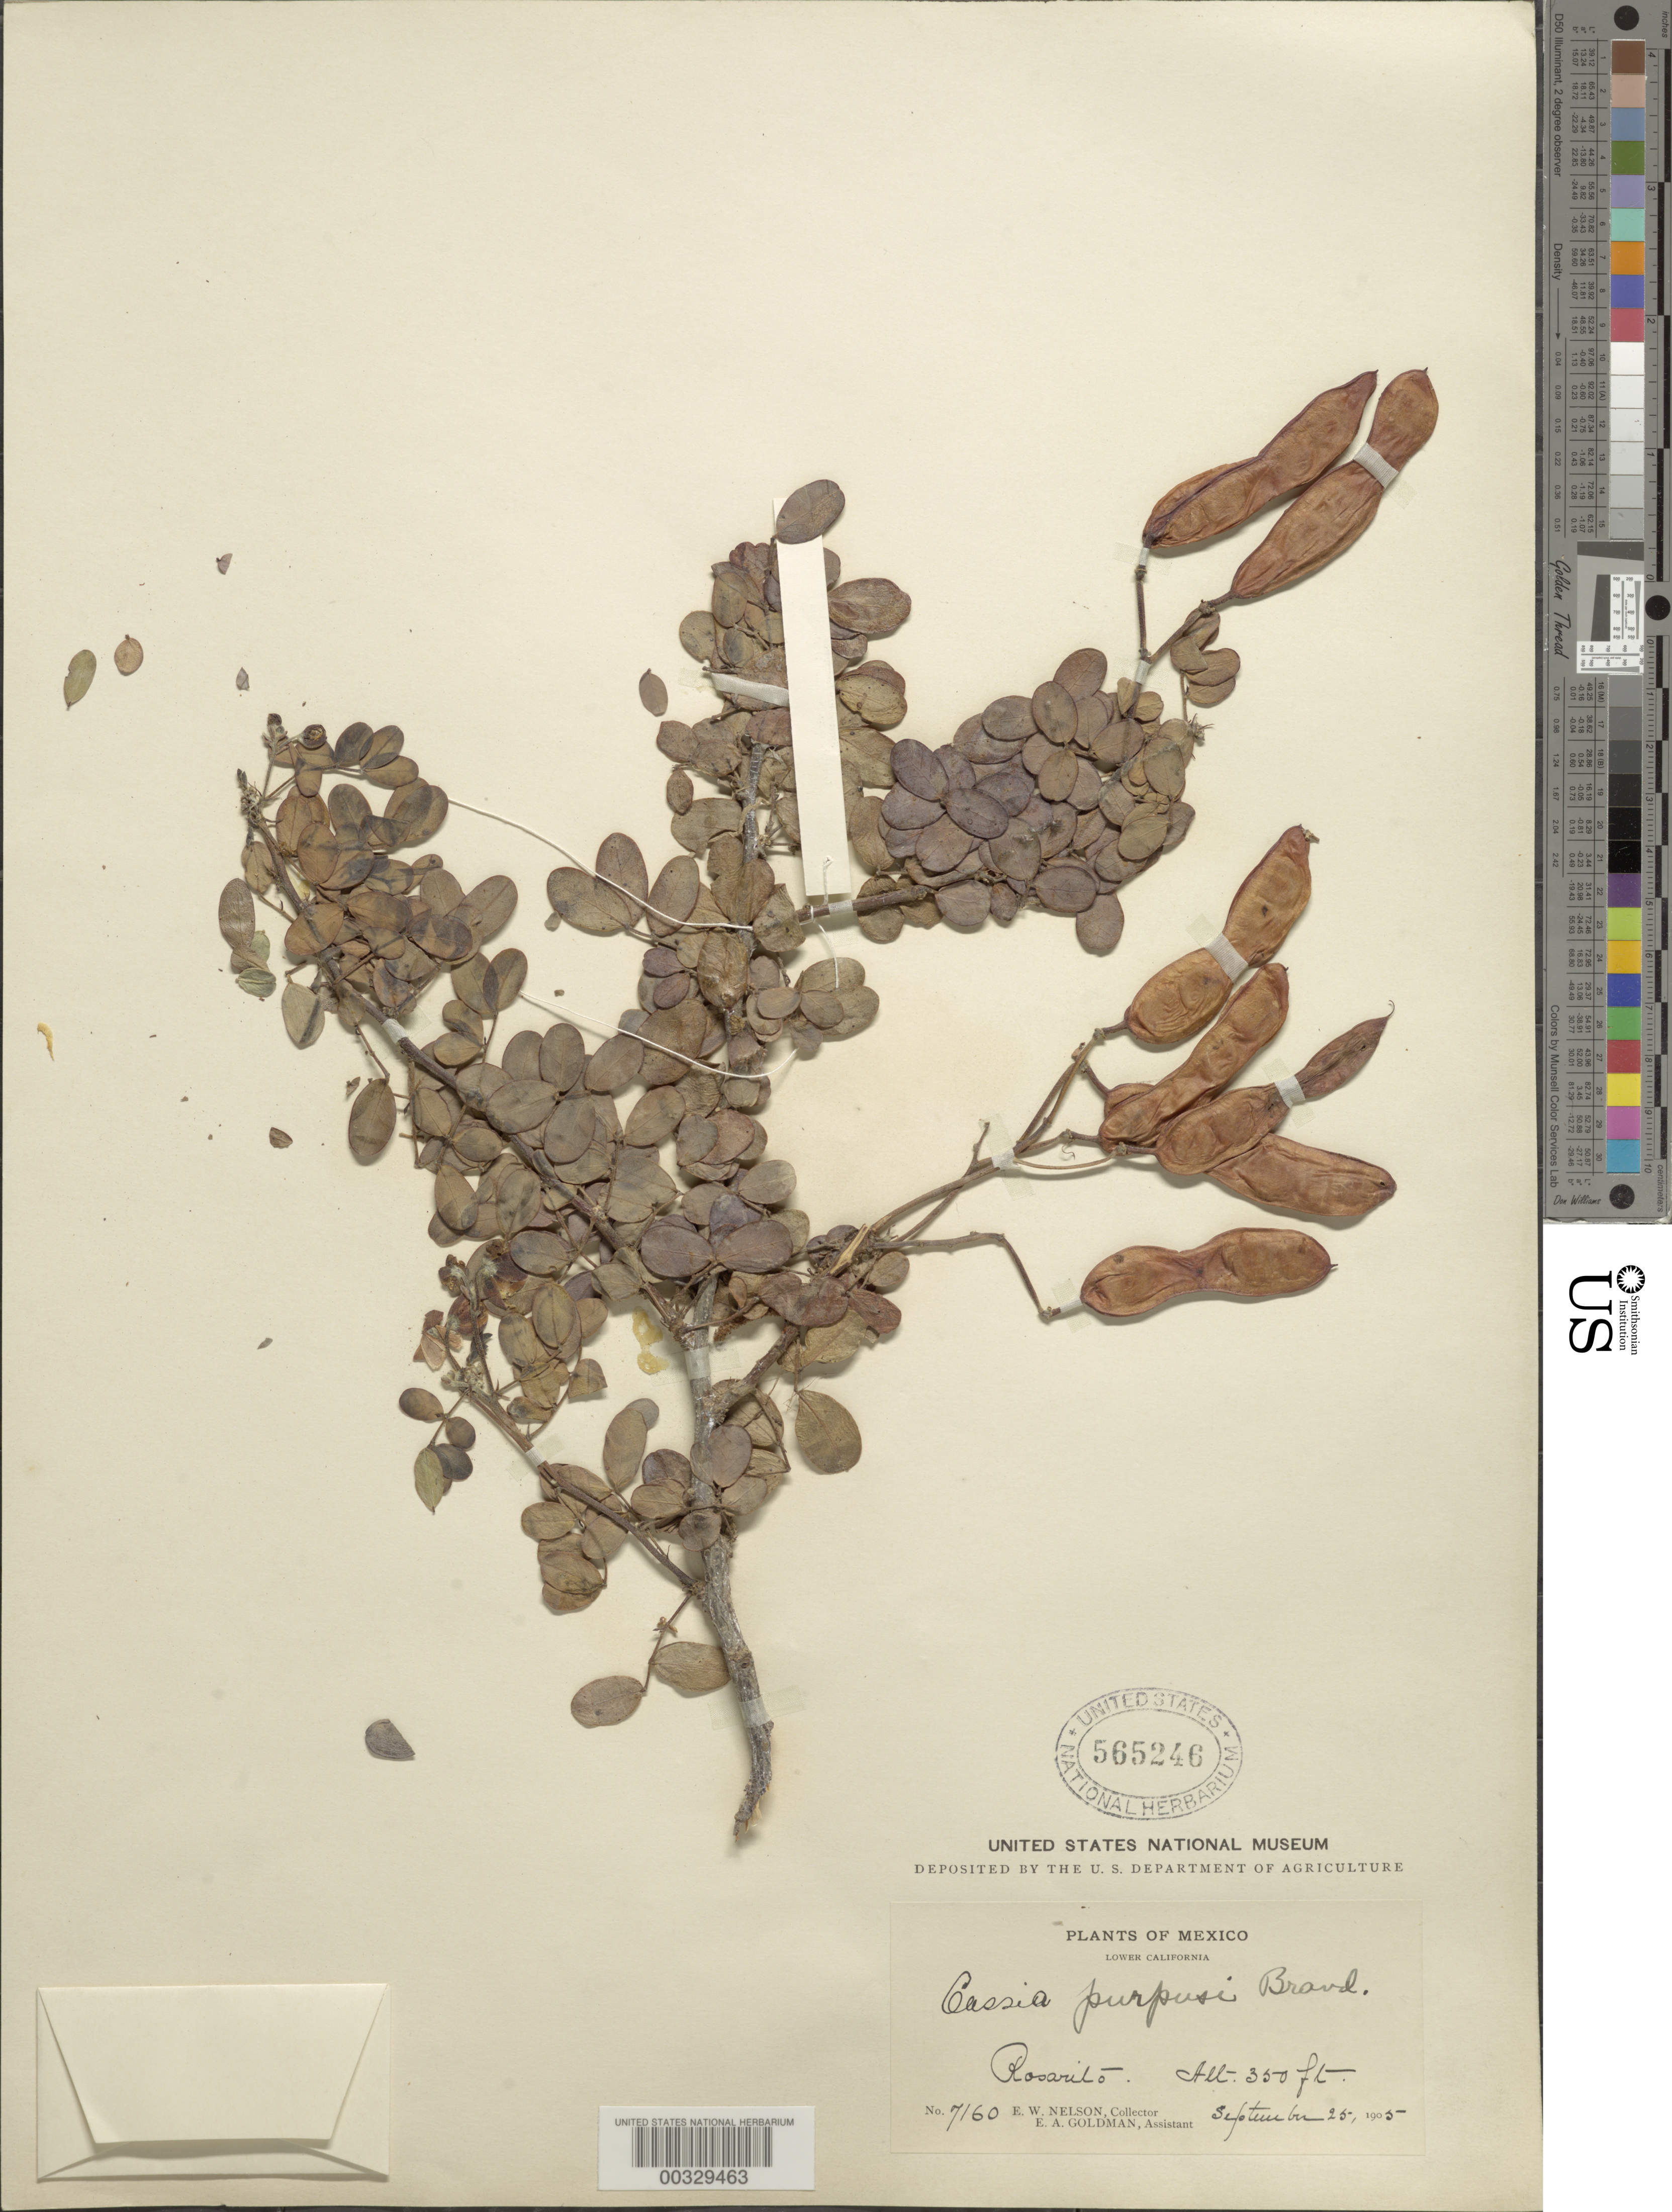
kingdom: Plantae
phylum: Tracheophyta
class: Magnoliopsida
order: Fabales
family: Fabaceae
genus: Senna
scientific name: Senna purpusii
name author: (Brandegee) H.S. Irwin & Barneby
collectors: E. W. Nelson & E. A. Goldman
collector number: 7160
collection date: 1905-09-25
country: Mexico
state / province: Baja California Norte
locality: Lower California. Rosarito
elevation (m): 107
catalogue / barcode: US 565246